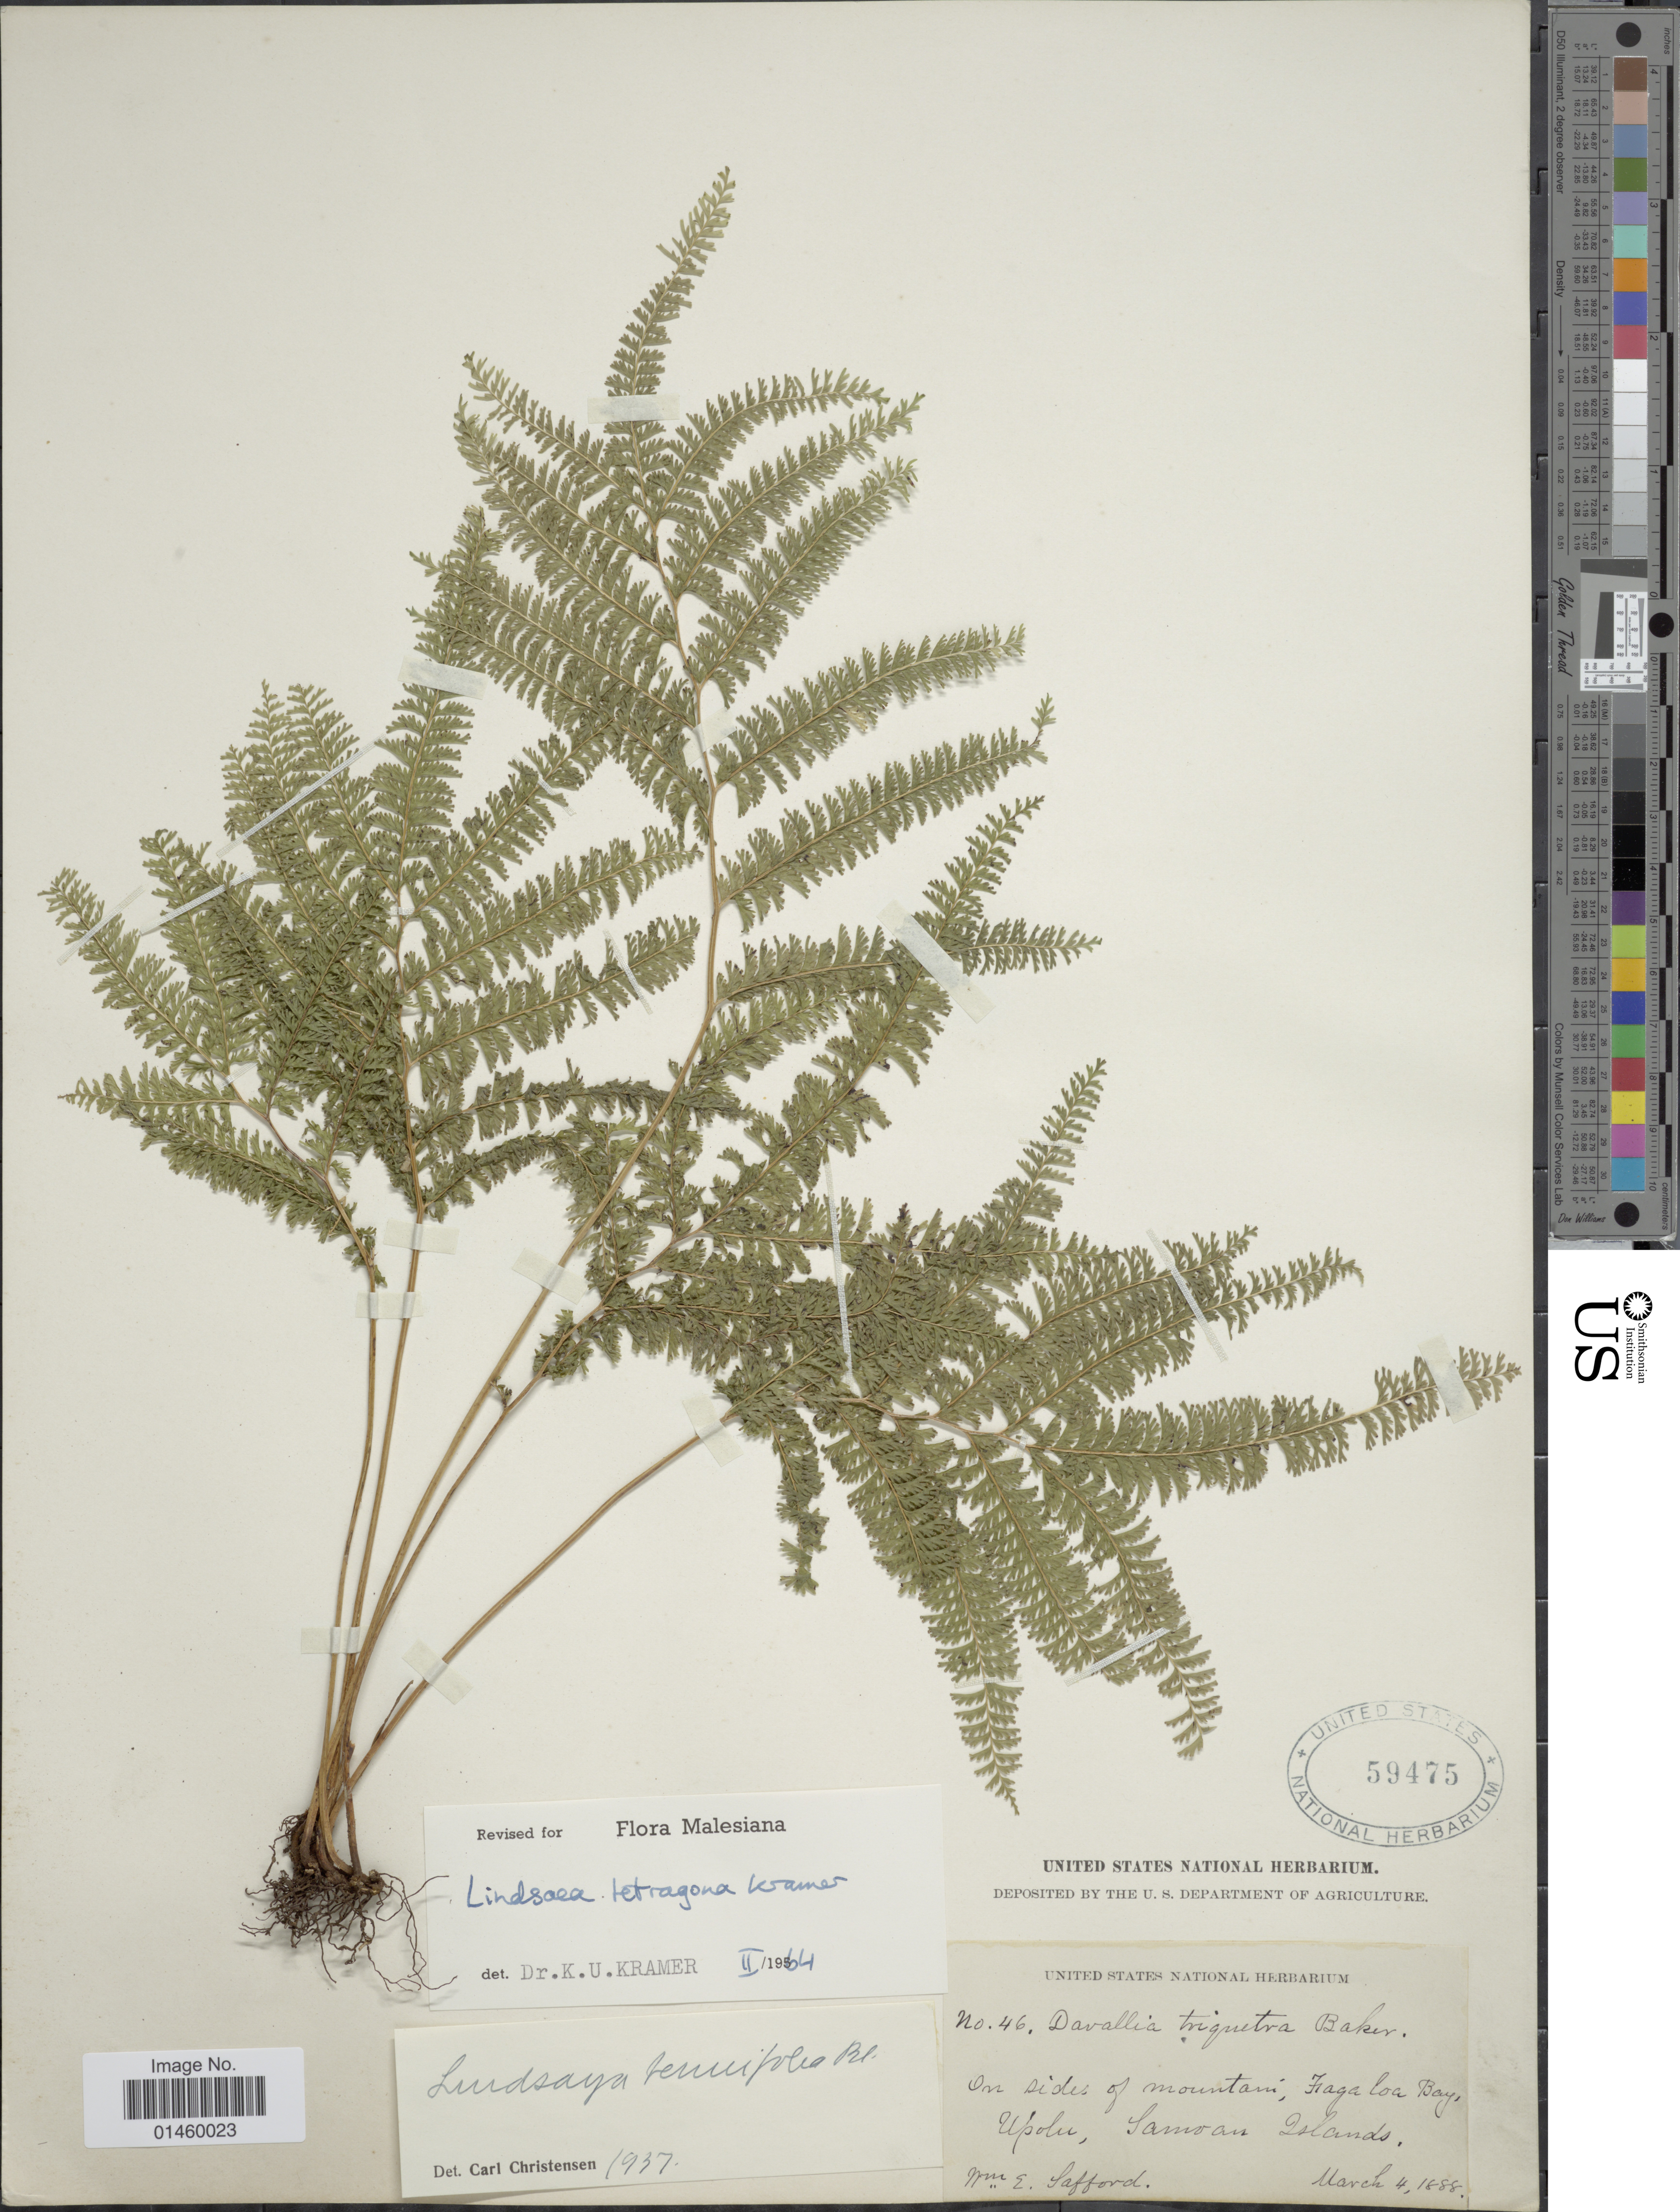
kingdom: Plantae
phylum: Tracheophyta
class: Polypodiopsida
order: Polypodiales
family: Lindsaeaceae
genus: Lindsaea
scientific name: Lindsaea tetragona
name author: K.U. Kramer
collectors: E. Safford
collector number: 46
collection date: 1888-03-04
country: Samoa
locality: On side of mountain, Fraga loa Bay, Upolu, Samoan Islands.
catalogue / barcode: US 59475